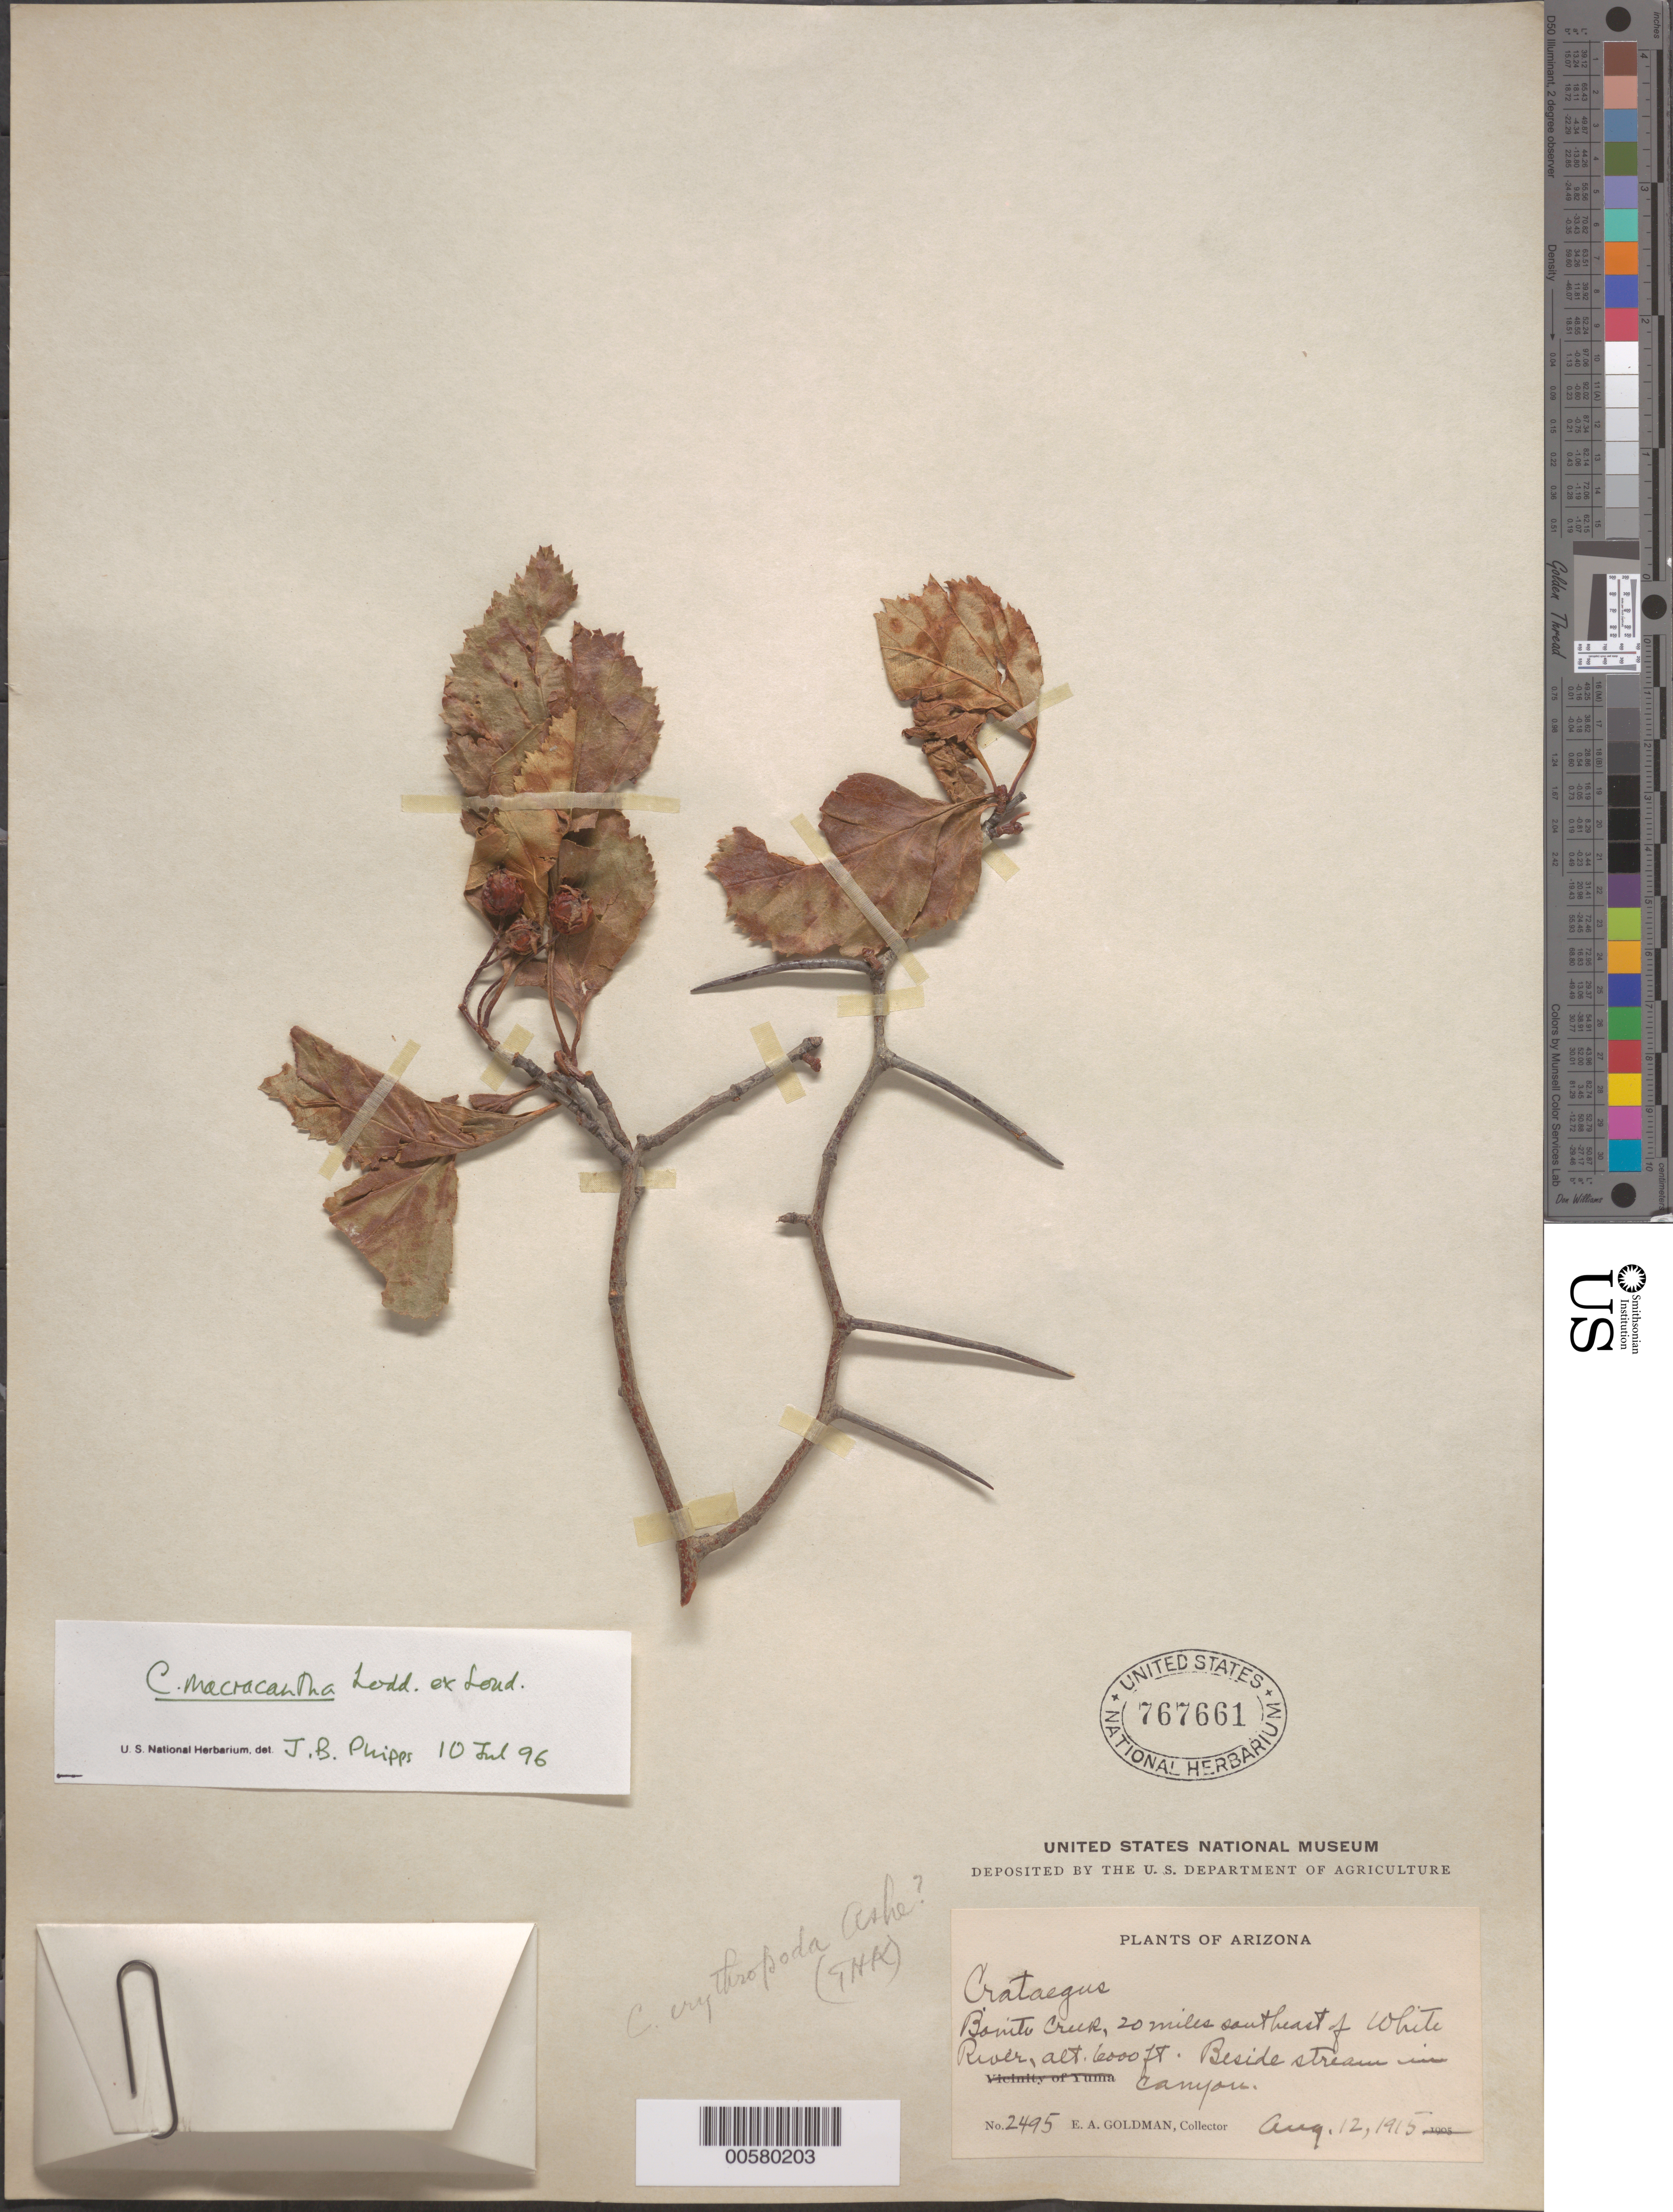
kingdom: Plantae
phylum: Tracheophyta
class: Magnoliopsida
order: Rosales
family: Rosaceae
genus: Crataegus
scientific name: Crataegus macracantha var. occidentalis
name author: (Britton) Eggl.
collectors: E. A. Goldman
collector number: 2495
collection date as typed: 12 Aug 1915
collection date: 1915-08-12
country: United States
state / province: Arizona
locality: Bonito Creek, SE of White River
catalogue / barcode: US 767661